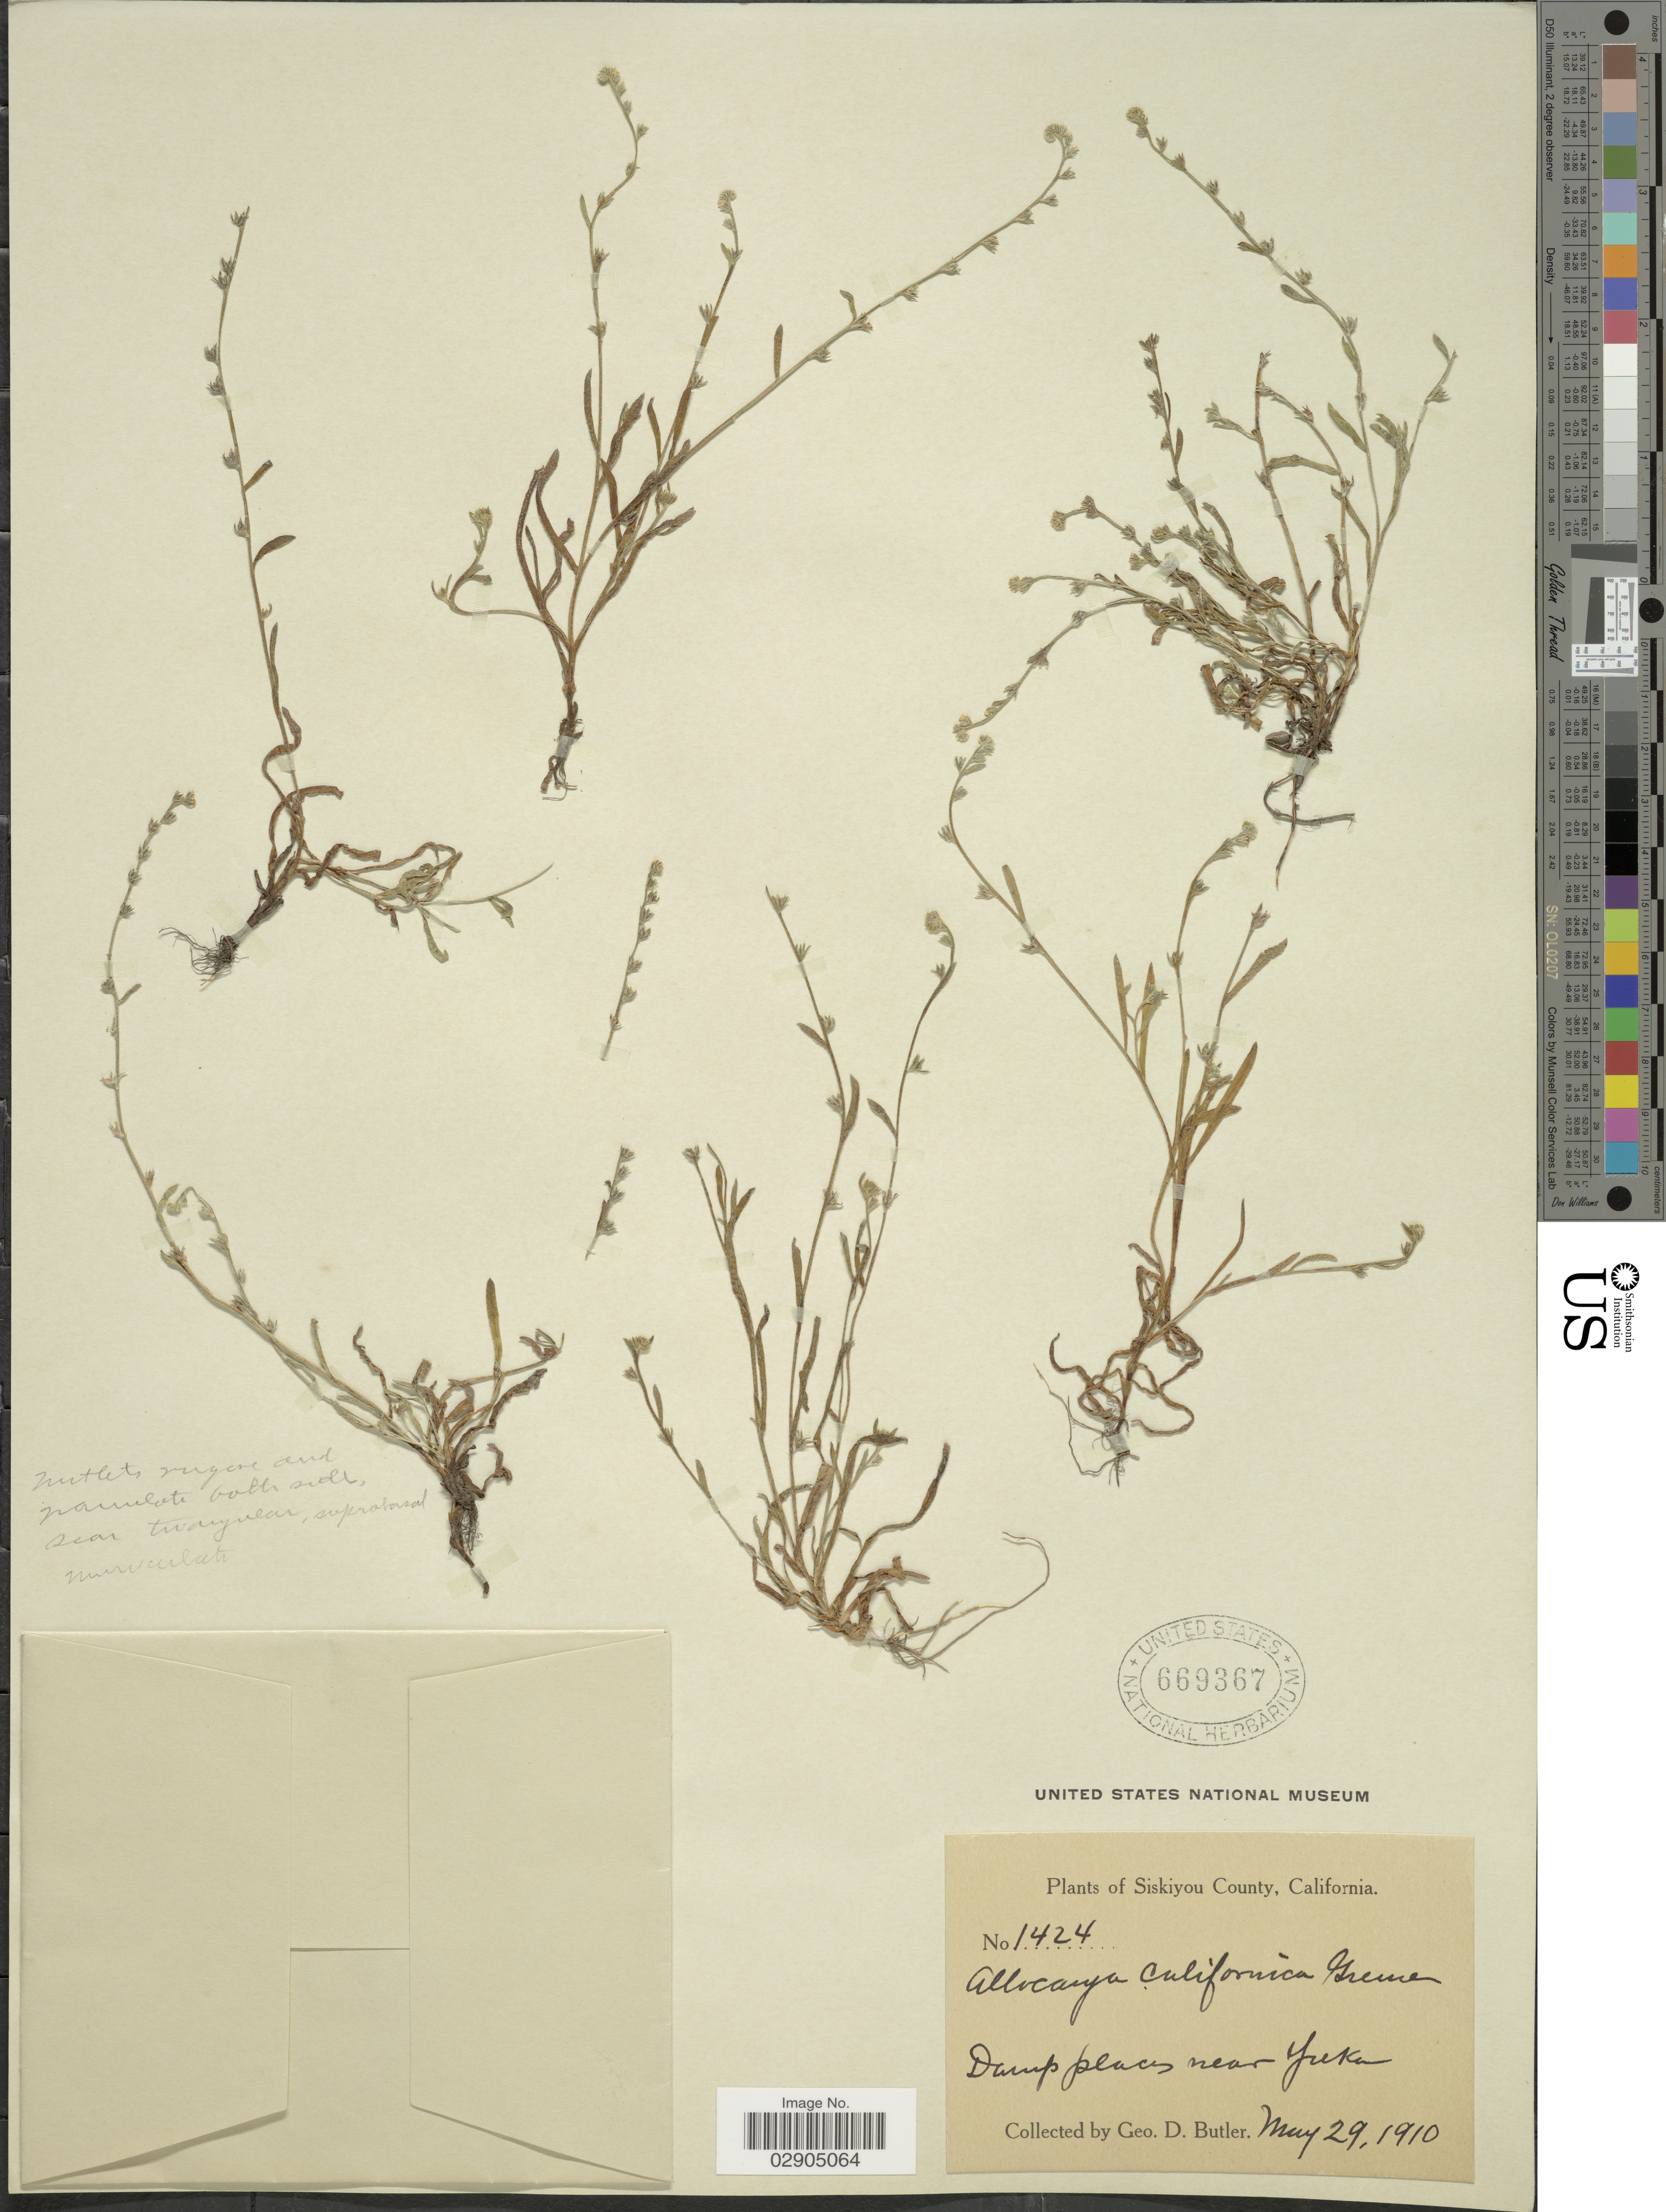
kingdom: Plantae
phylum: Tracheophyta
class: Magnoliopsida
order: Boraginales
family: Boraginaceae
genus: Allocarya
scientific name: Allocarya californica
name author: (Fisch. & C.A. Mey.) Greene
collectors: G. D. Butler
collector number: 1424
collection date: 1910-05-29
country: United States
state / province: California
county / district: Siskiyou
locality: Siskiyou County. Damp places near Yreka.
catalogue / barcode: US 669367